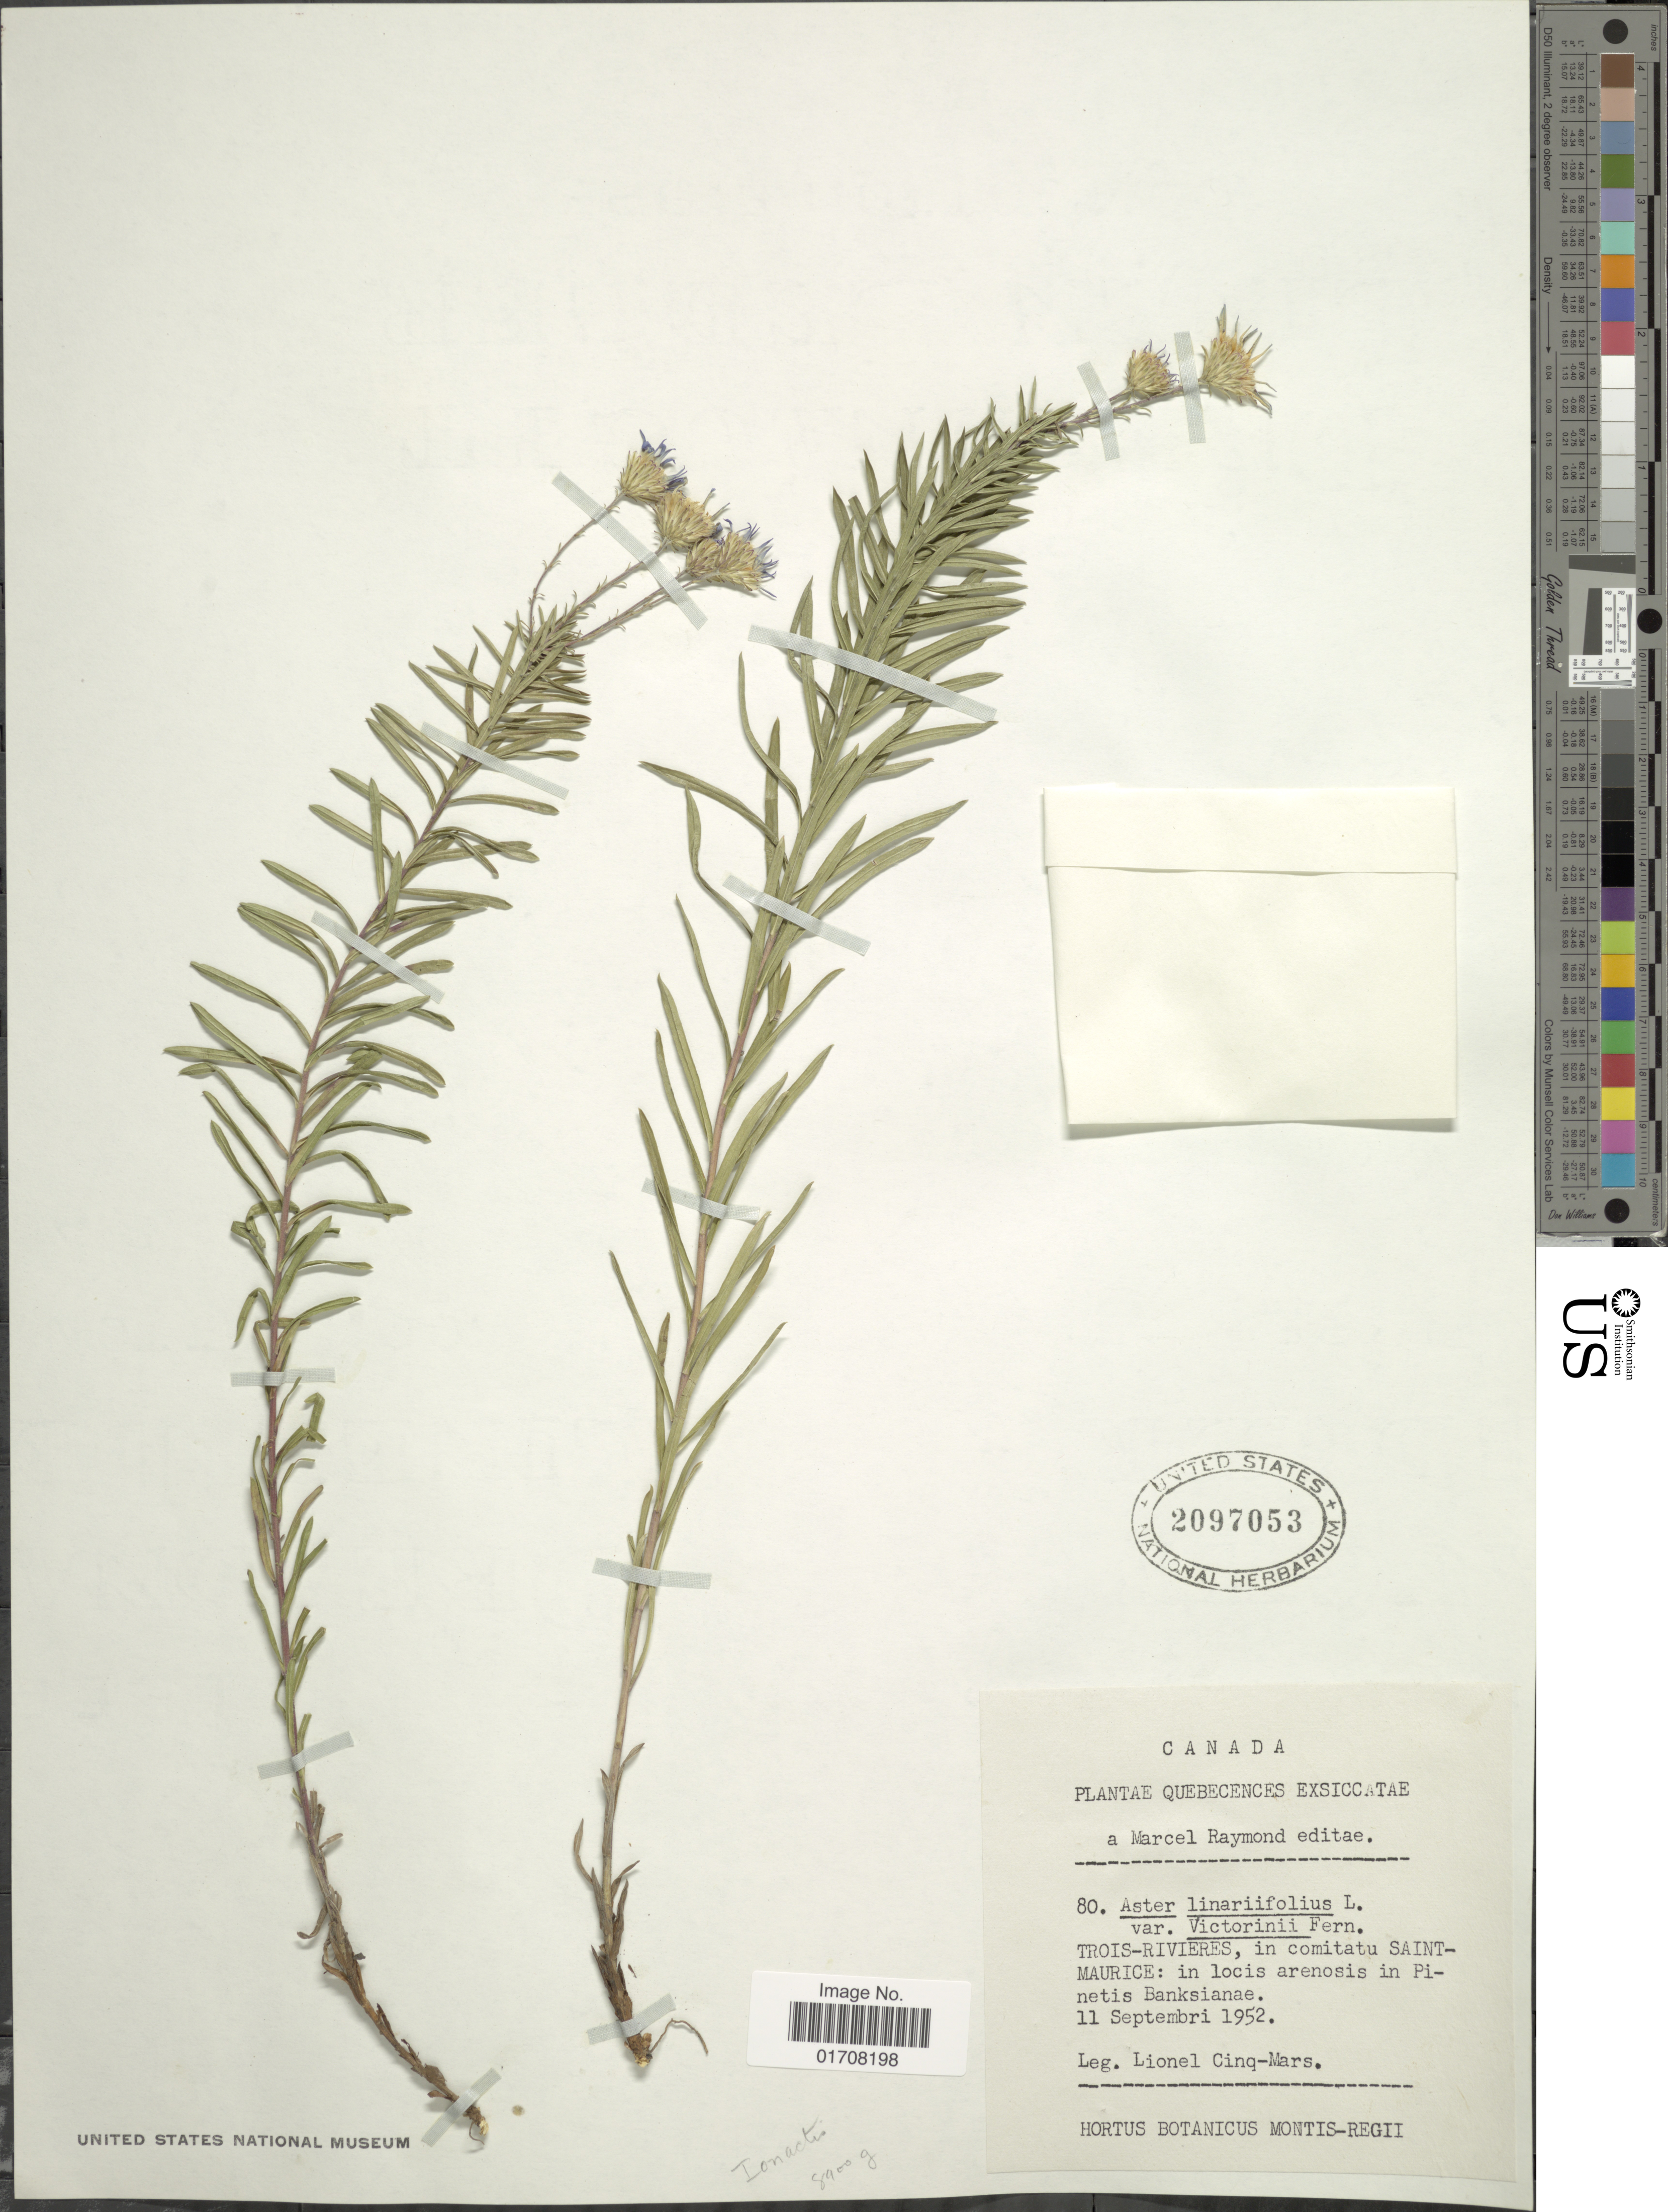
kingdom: Plantae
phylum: Tracheophyta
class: Magnoliopsida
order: Asterales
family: Asteraceae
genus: Ionactis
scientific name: Ionactis linariifolia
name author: (L.) Greene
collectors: L. Clinq-Mars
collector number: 80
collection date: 1952-09-11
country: Canada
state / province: Quebec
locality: Trois-Rivieres, in comitatu Saint-Maurice, in Pinetis Banksianae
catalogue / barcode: US 2097053